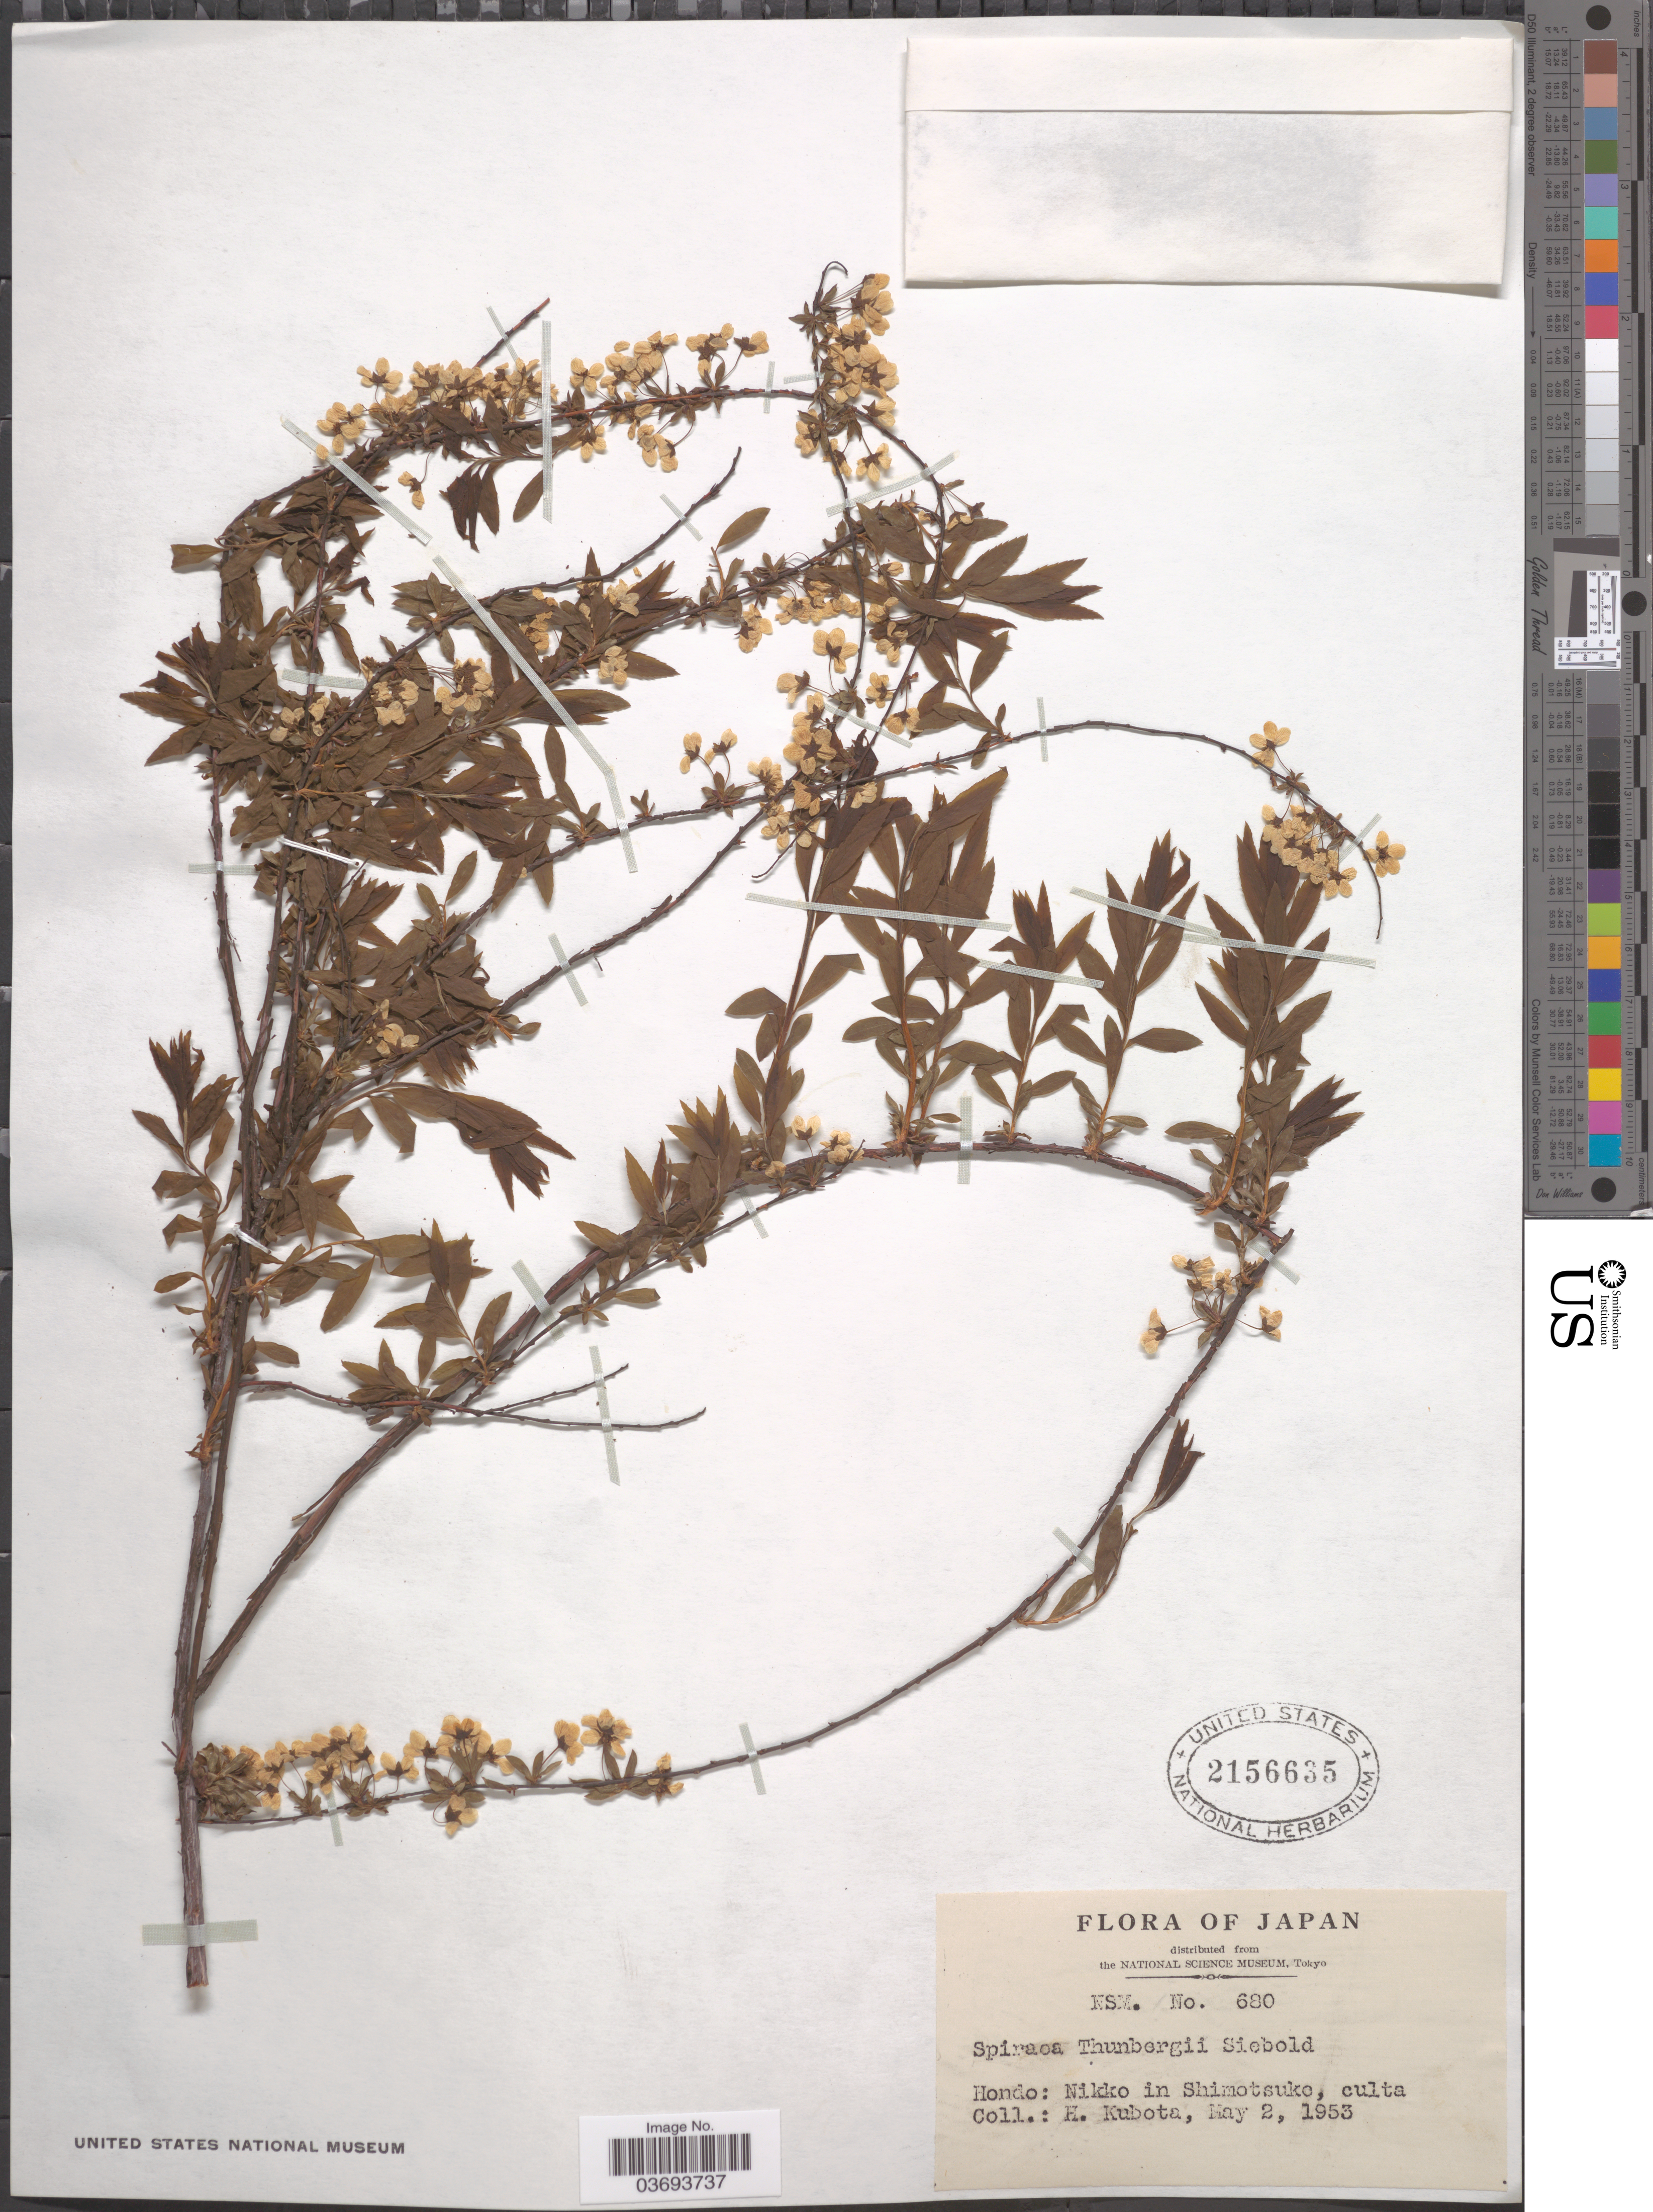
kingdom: Plantae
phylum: Tracheophyta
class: Magnoliopsida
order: Rosales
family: Rosaceae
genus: Spiraea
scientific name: Spiraea thunbergii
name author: Siebert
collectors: H. Kubota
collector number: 680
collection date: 1953-05-02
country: Japan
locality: Hondo: Nikko in Shimotsuko, culta.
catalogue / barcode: US 2156635